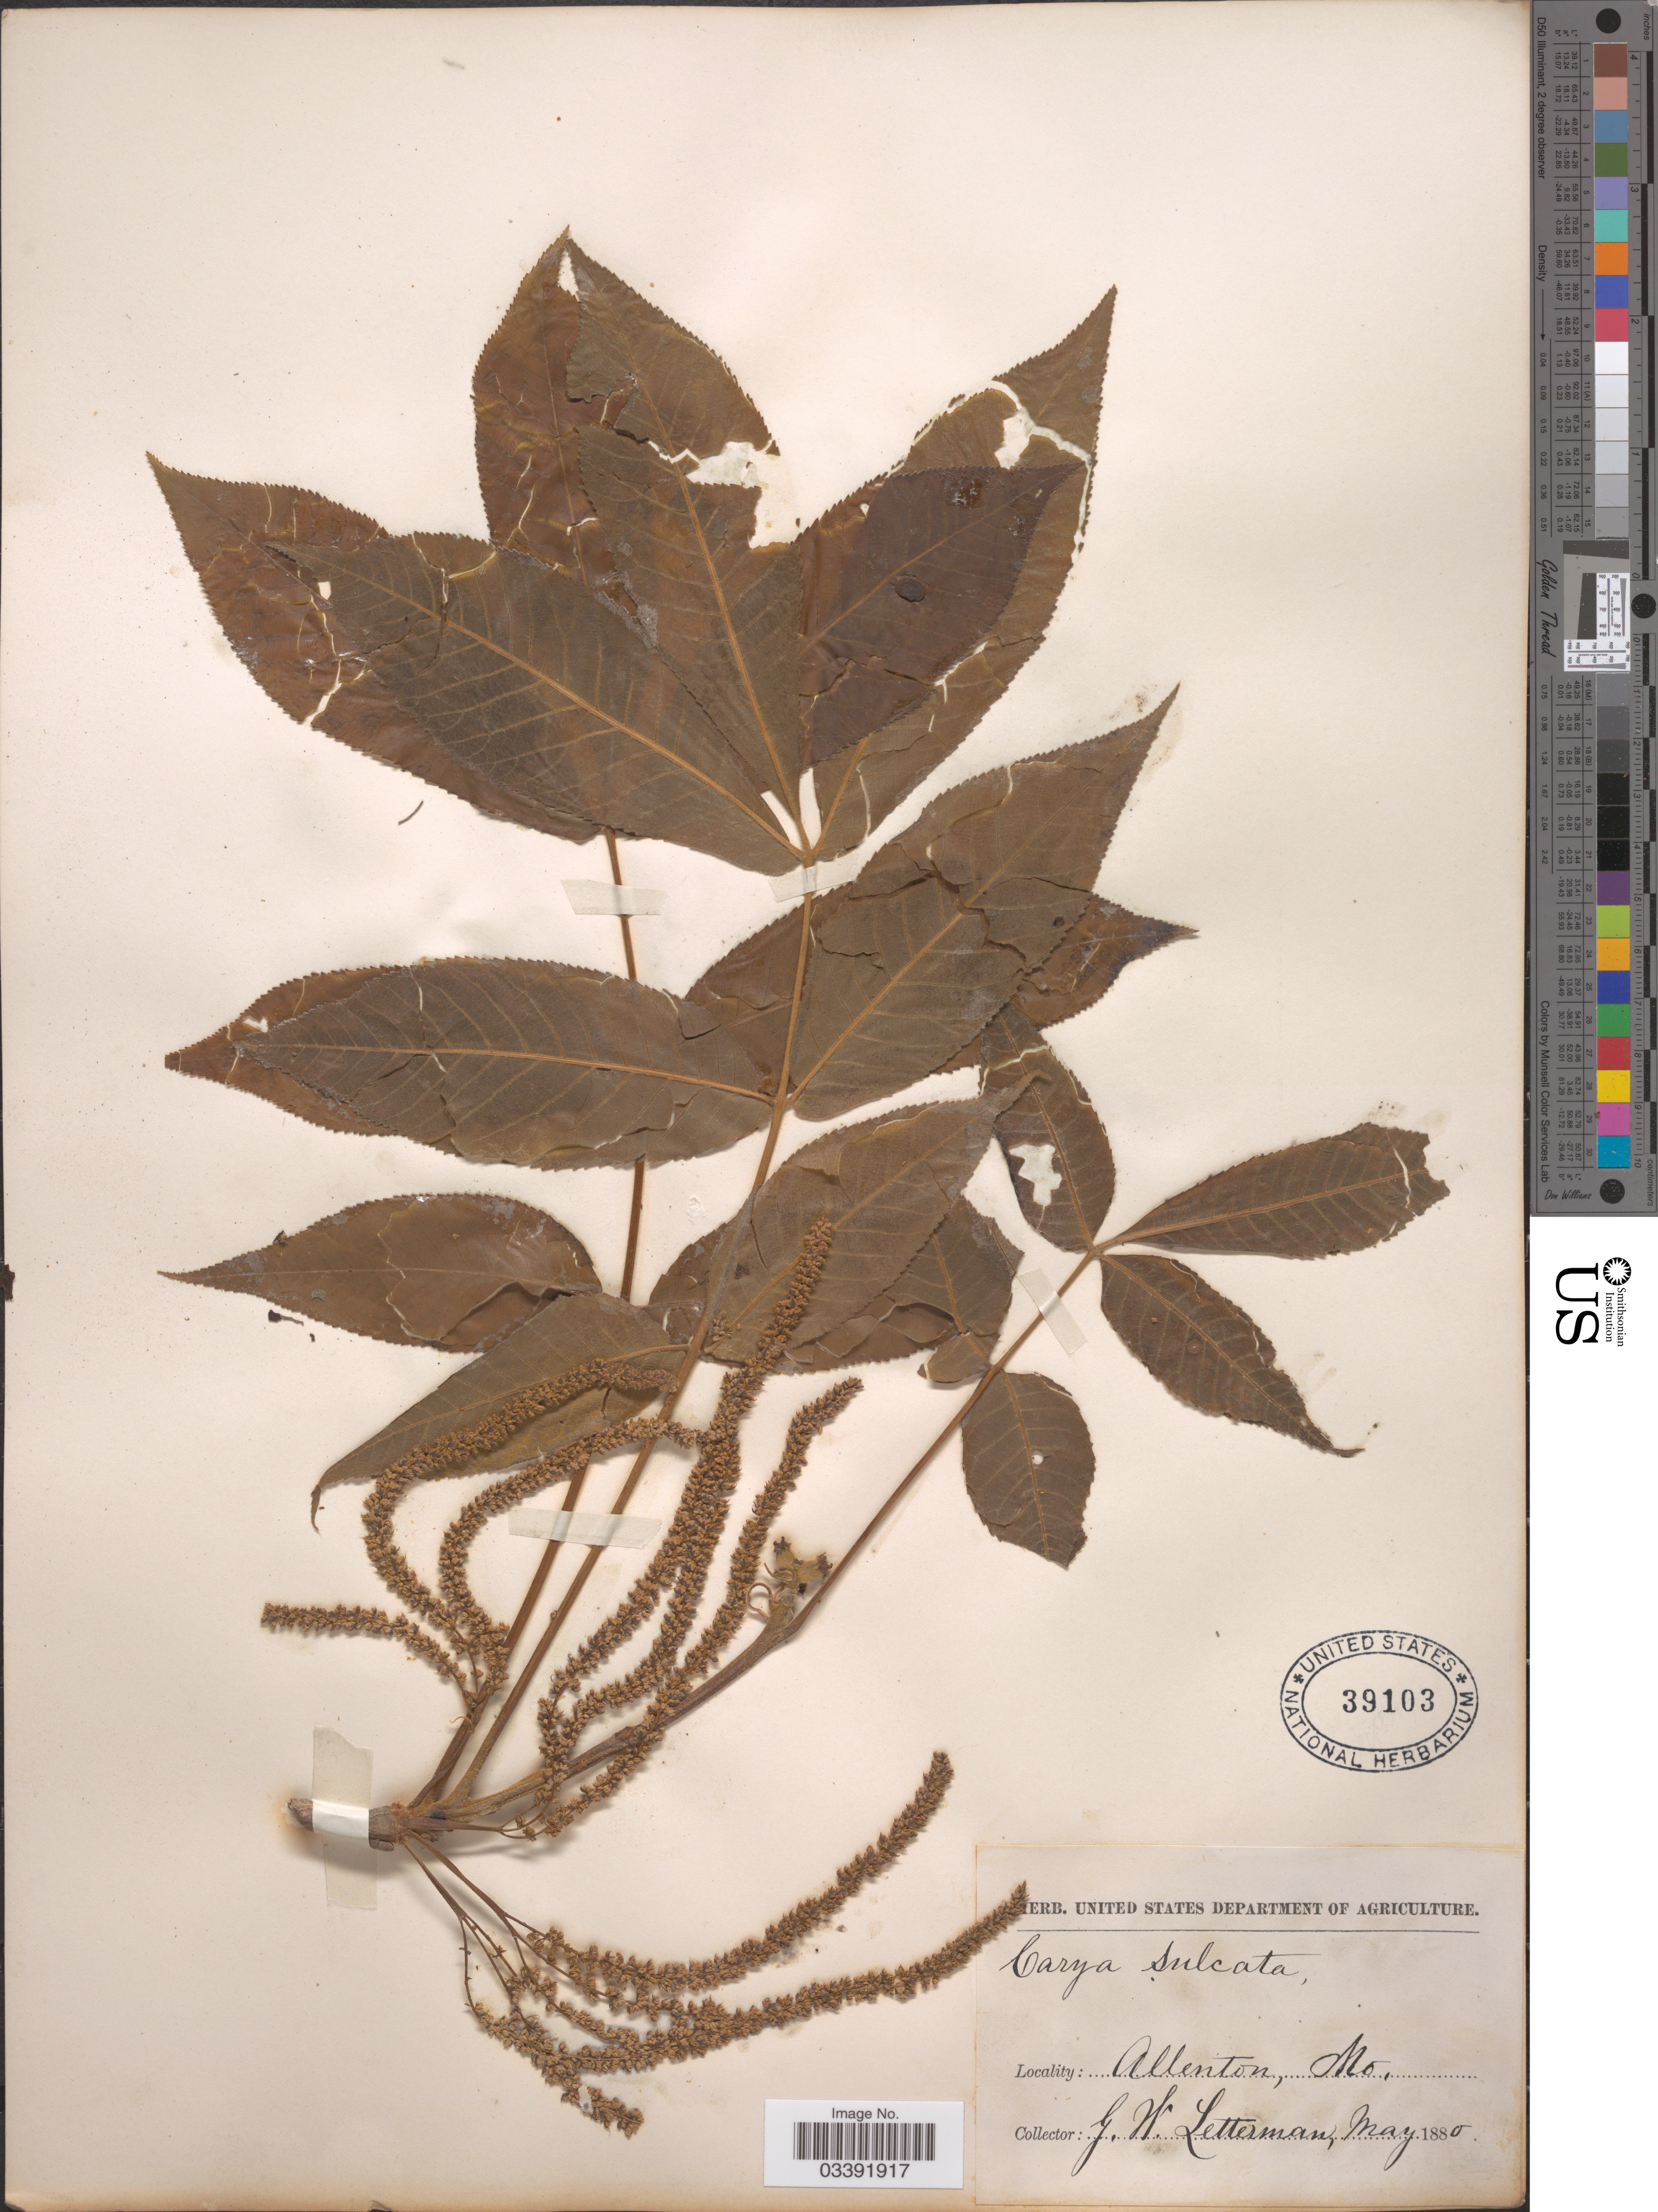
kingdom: Plantae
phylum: Tracheophyta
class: Magnoliopsida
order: Fagales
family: Juglandaceae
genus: Carya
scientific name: Carya laciniosa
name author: (F. Michx.) G. Don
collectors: G. W. Letterman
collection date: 1880-05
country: United States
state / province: Missouri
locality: Allenton.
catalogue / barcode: US 39103